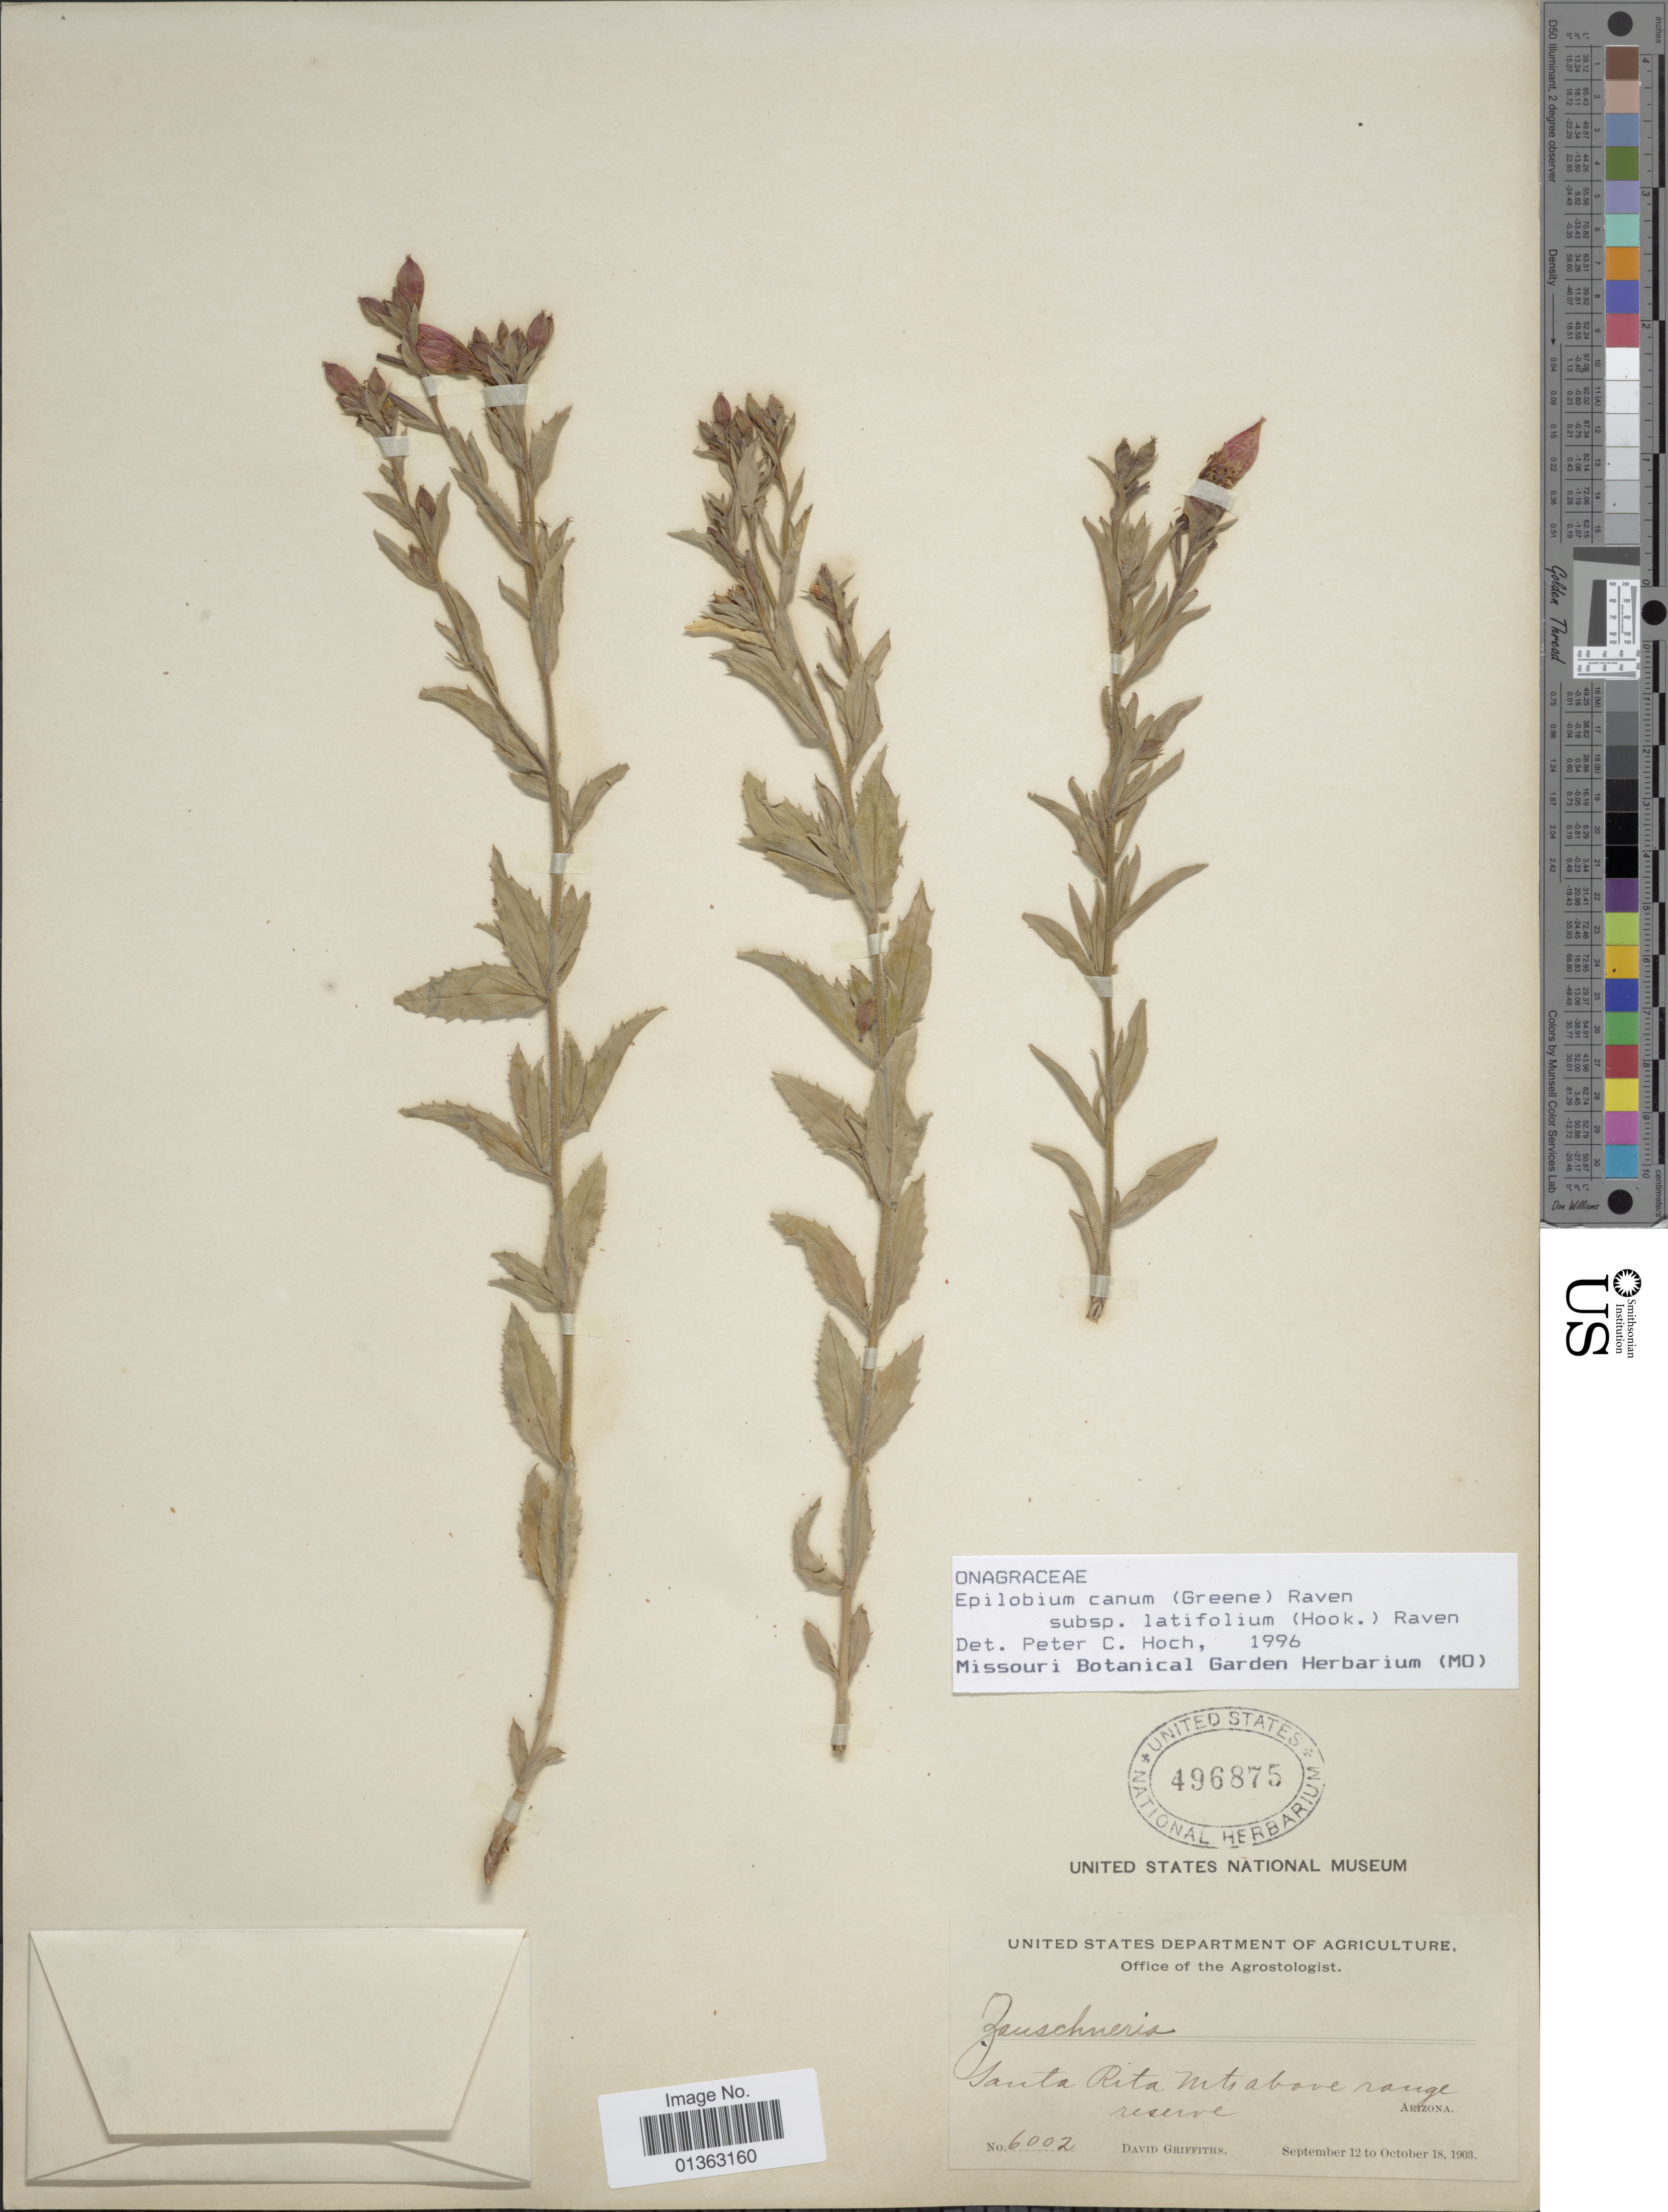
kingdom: Plantae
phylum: Tracheophyta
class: Magnoliopsida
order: Myrtales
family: Onagraceae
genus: Epilobium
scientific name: Epilobium canum subsp. latifolium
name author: (Hook.) P.H. Raven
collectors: D. Griffiths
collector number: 6002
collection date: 1903-09-12/1903-10-18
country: United States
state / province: Arizona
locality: Santa Rita Mts above range reserve.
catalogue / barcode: US 496875